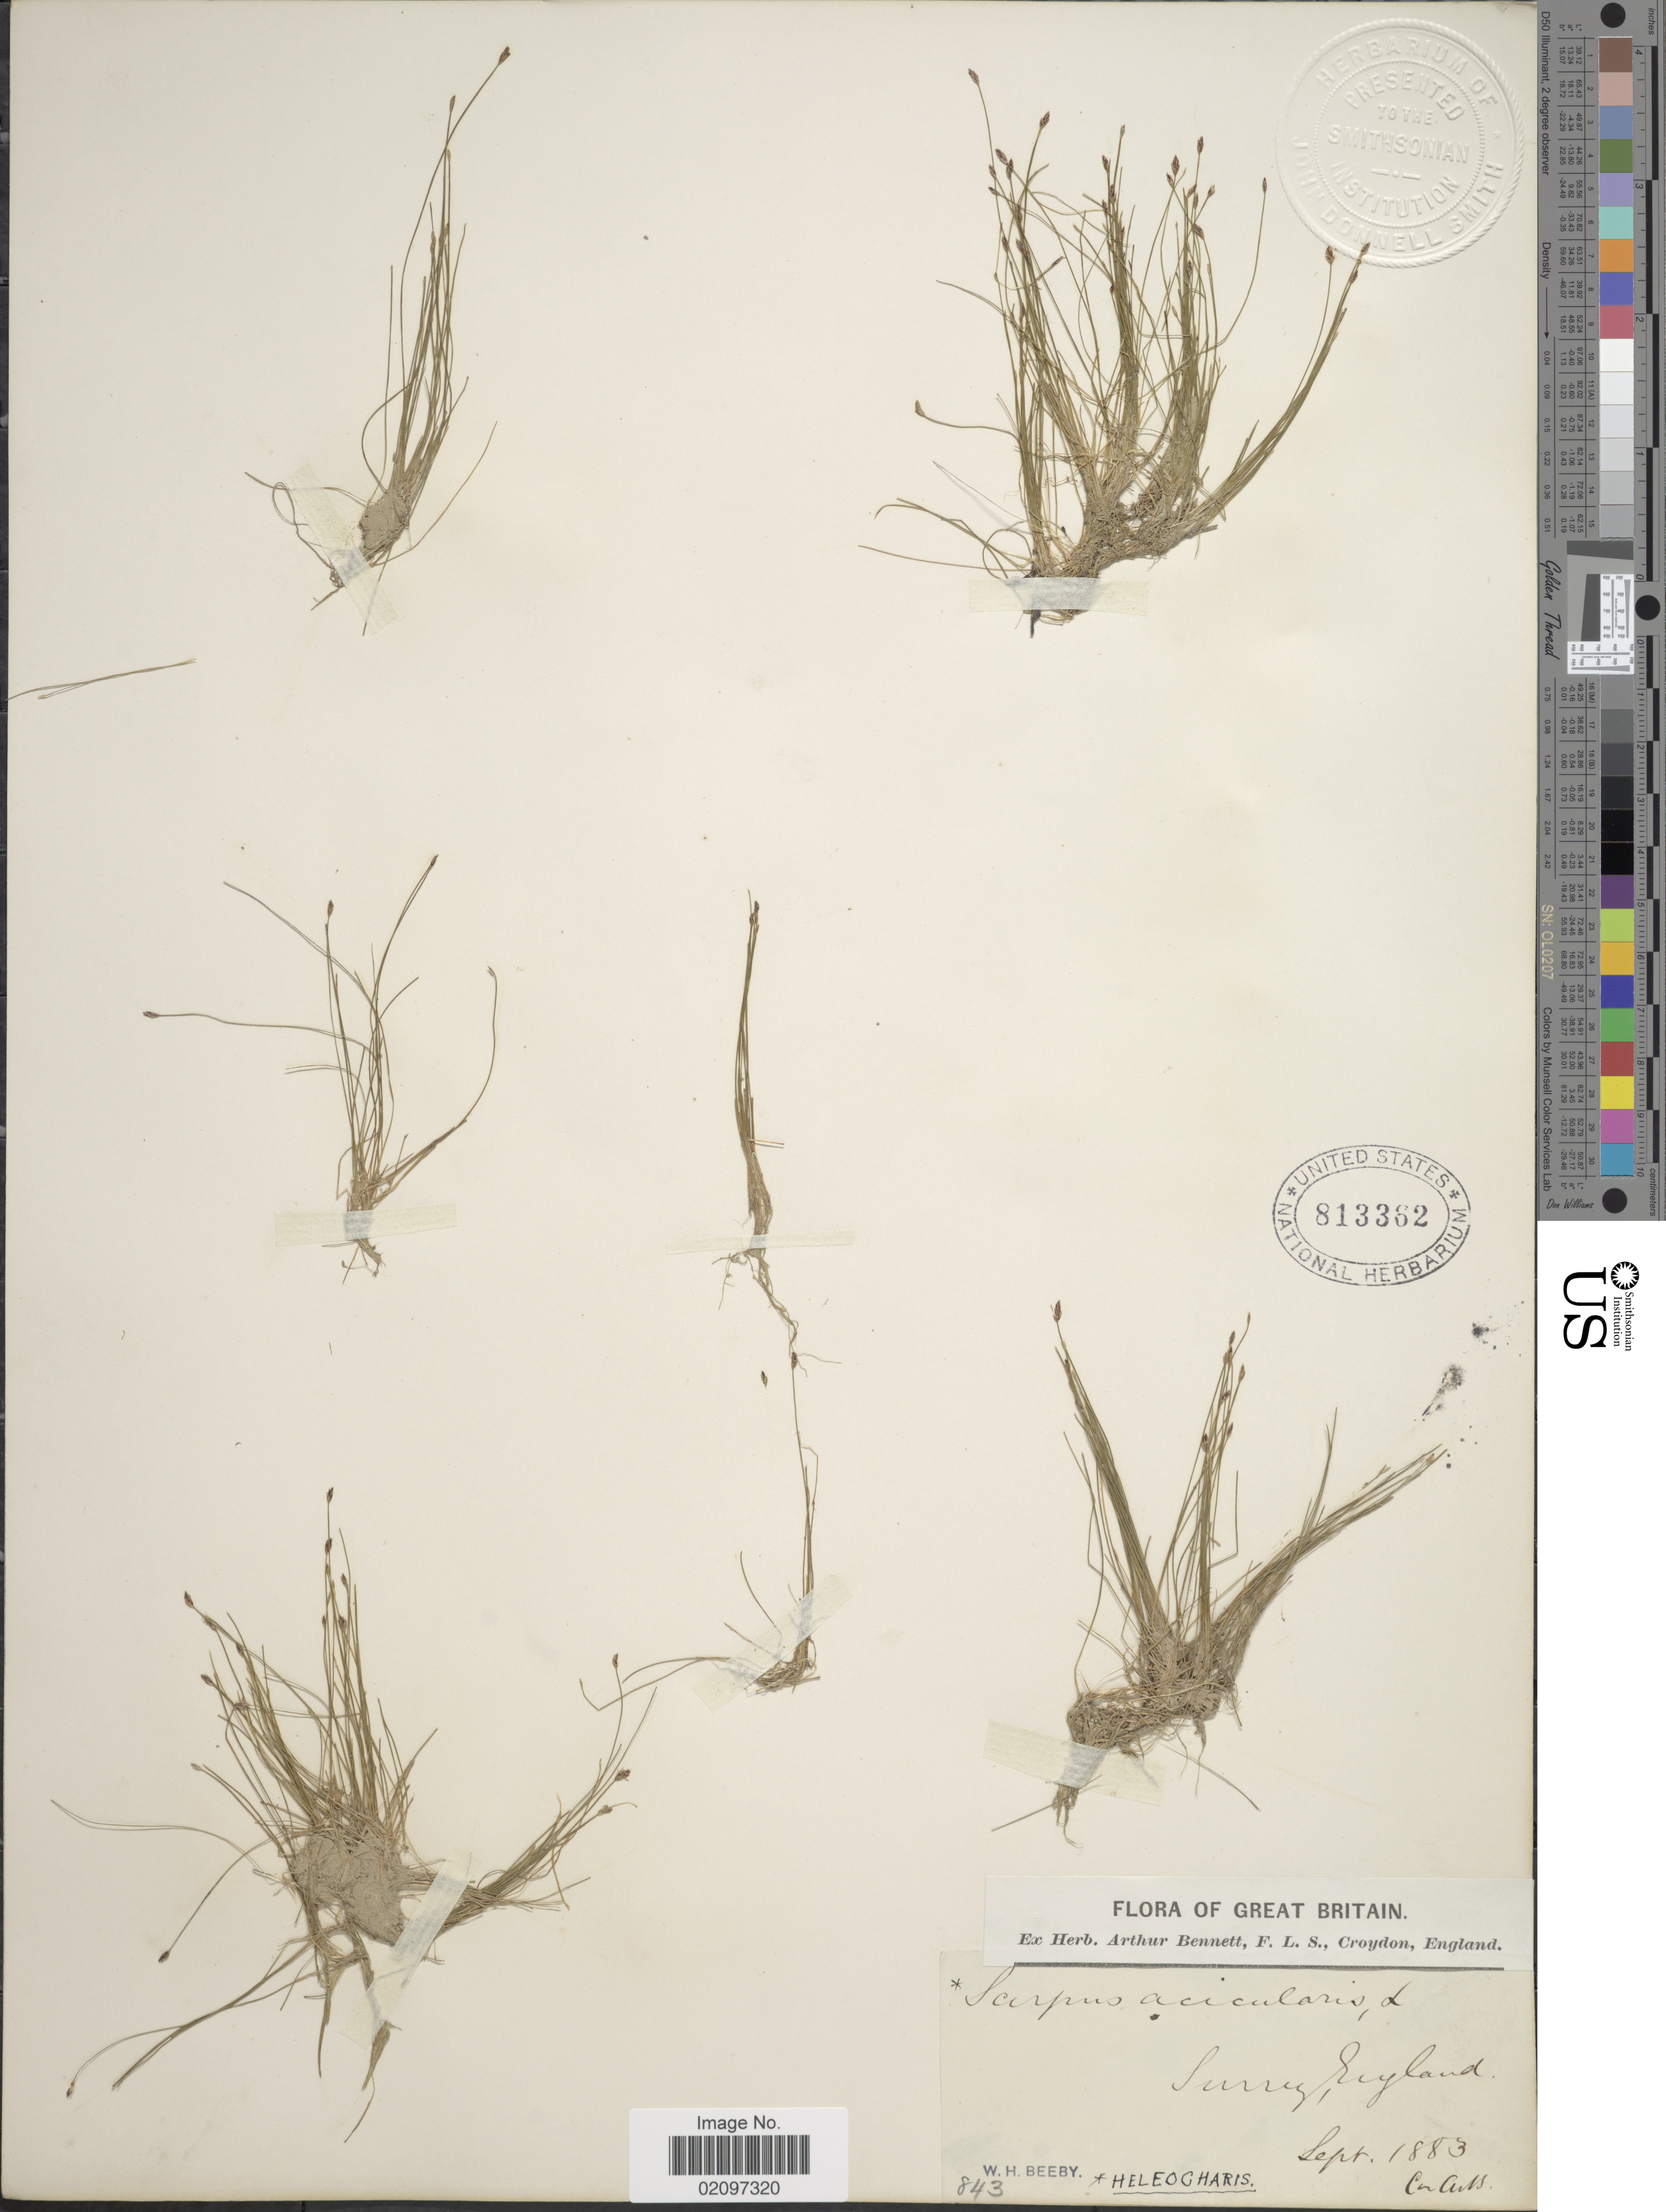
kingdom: Plantae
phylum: Tracheophyta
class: Liliopsida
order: Poales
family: Cyperaceae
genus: Eleocharis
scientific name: Eleocharis acicularis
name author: (L.) Roem. & Schult.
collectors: W. Beeby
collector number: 843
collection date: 1883-09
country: United Kingdom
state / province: England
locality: Surrey, England.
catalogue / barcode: US 813362